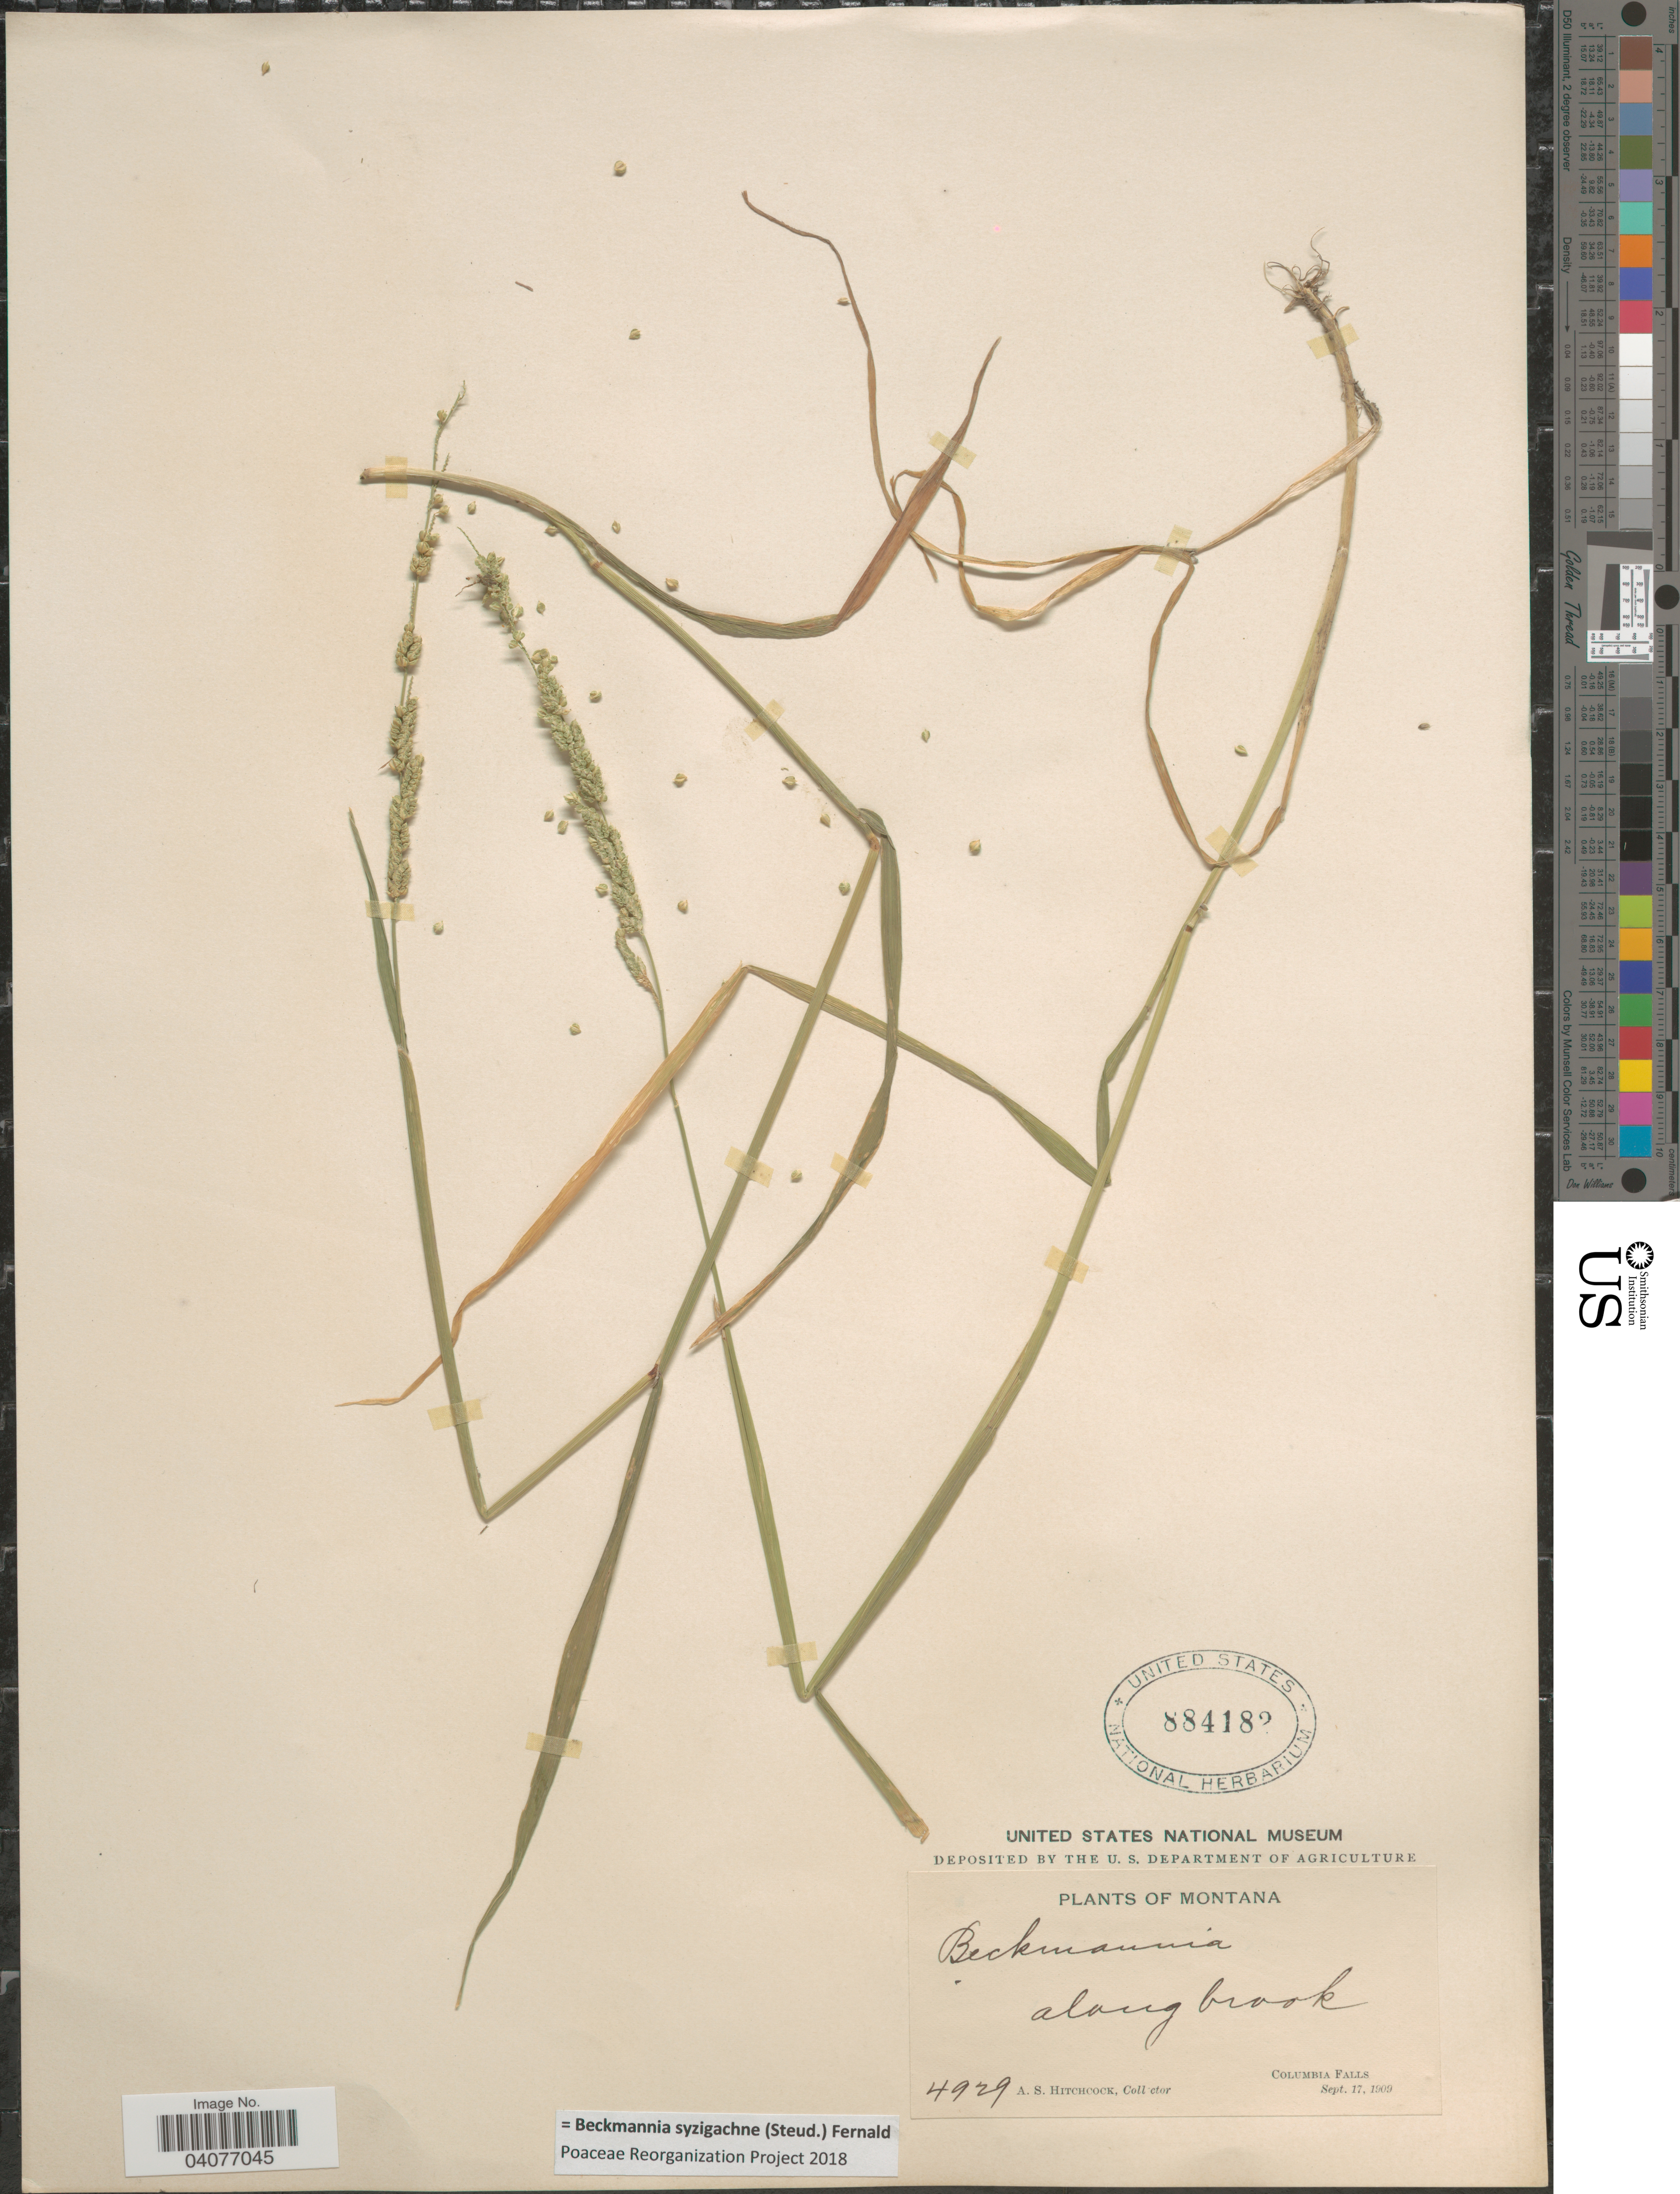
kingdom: Plantae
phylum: Tracheophyta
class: Liliopsida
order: Poales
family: Poaceae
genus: Beckmannia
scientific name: Beckmannia syzigachne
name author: (Steud.) Fernald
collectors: A. S. Hitchcock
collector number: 4929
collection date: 1909-09-17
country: United States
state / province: Montana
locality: Along brook. Columbia Falls.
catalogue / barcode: US 884182